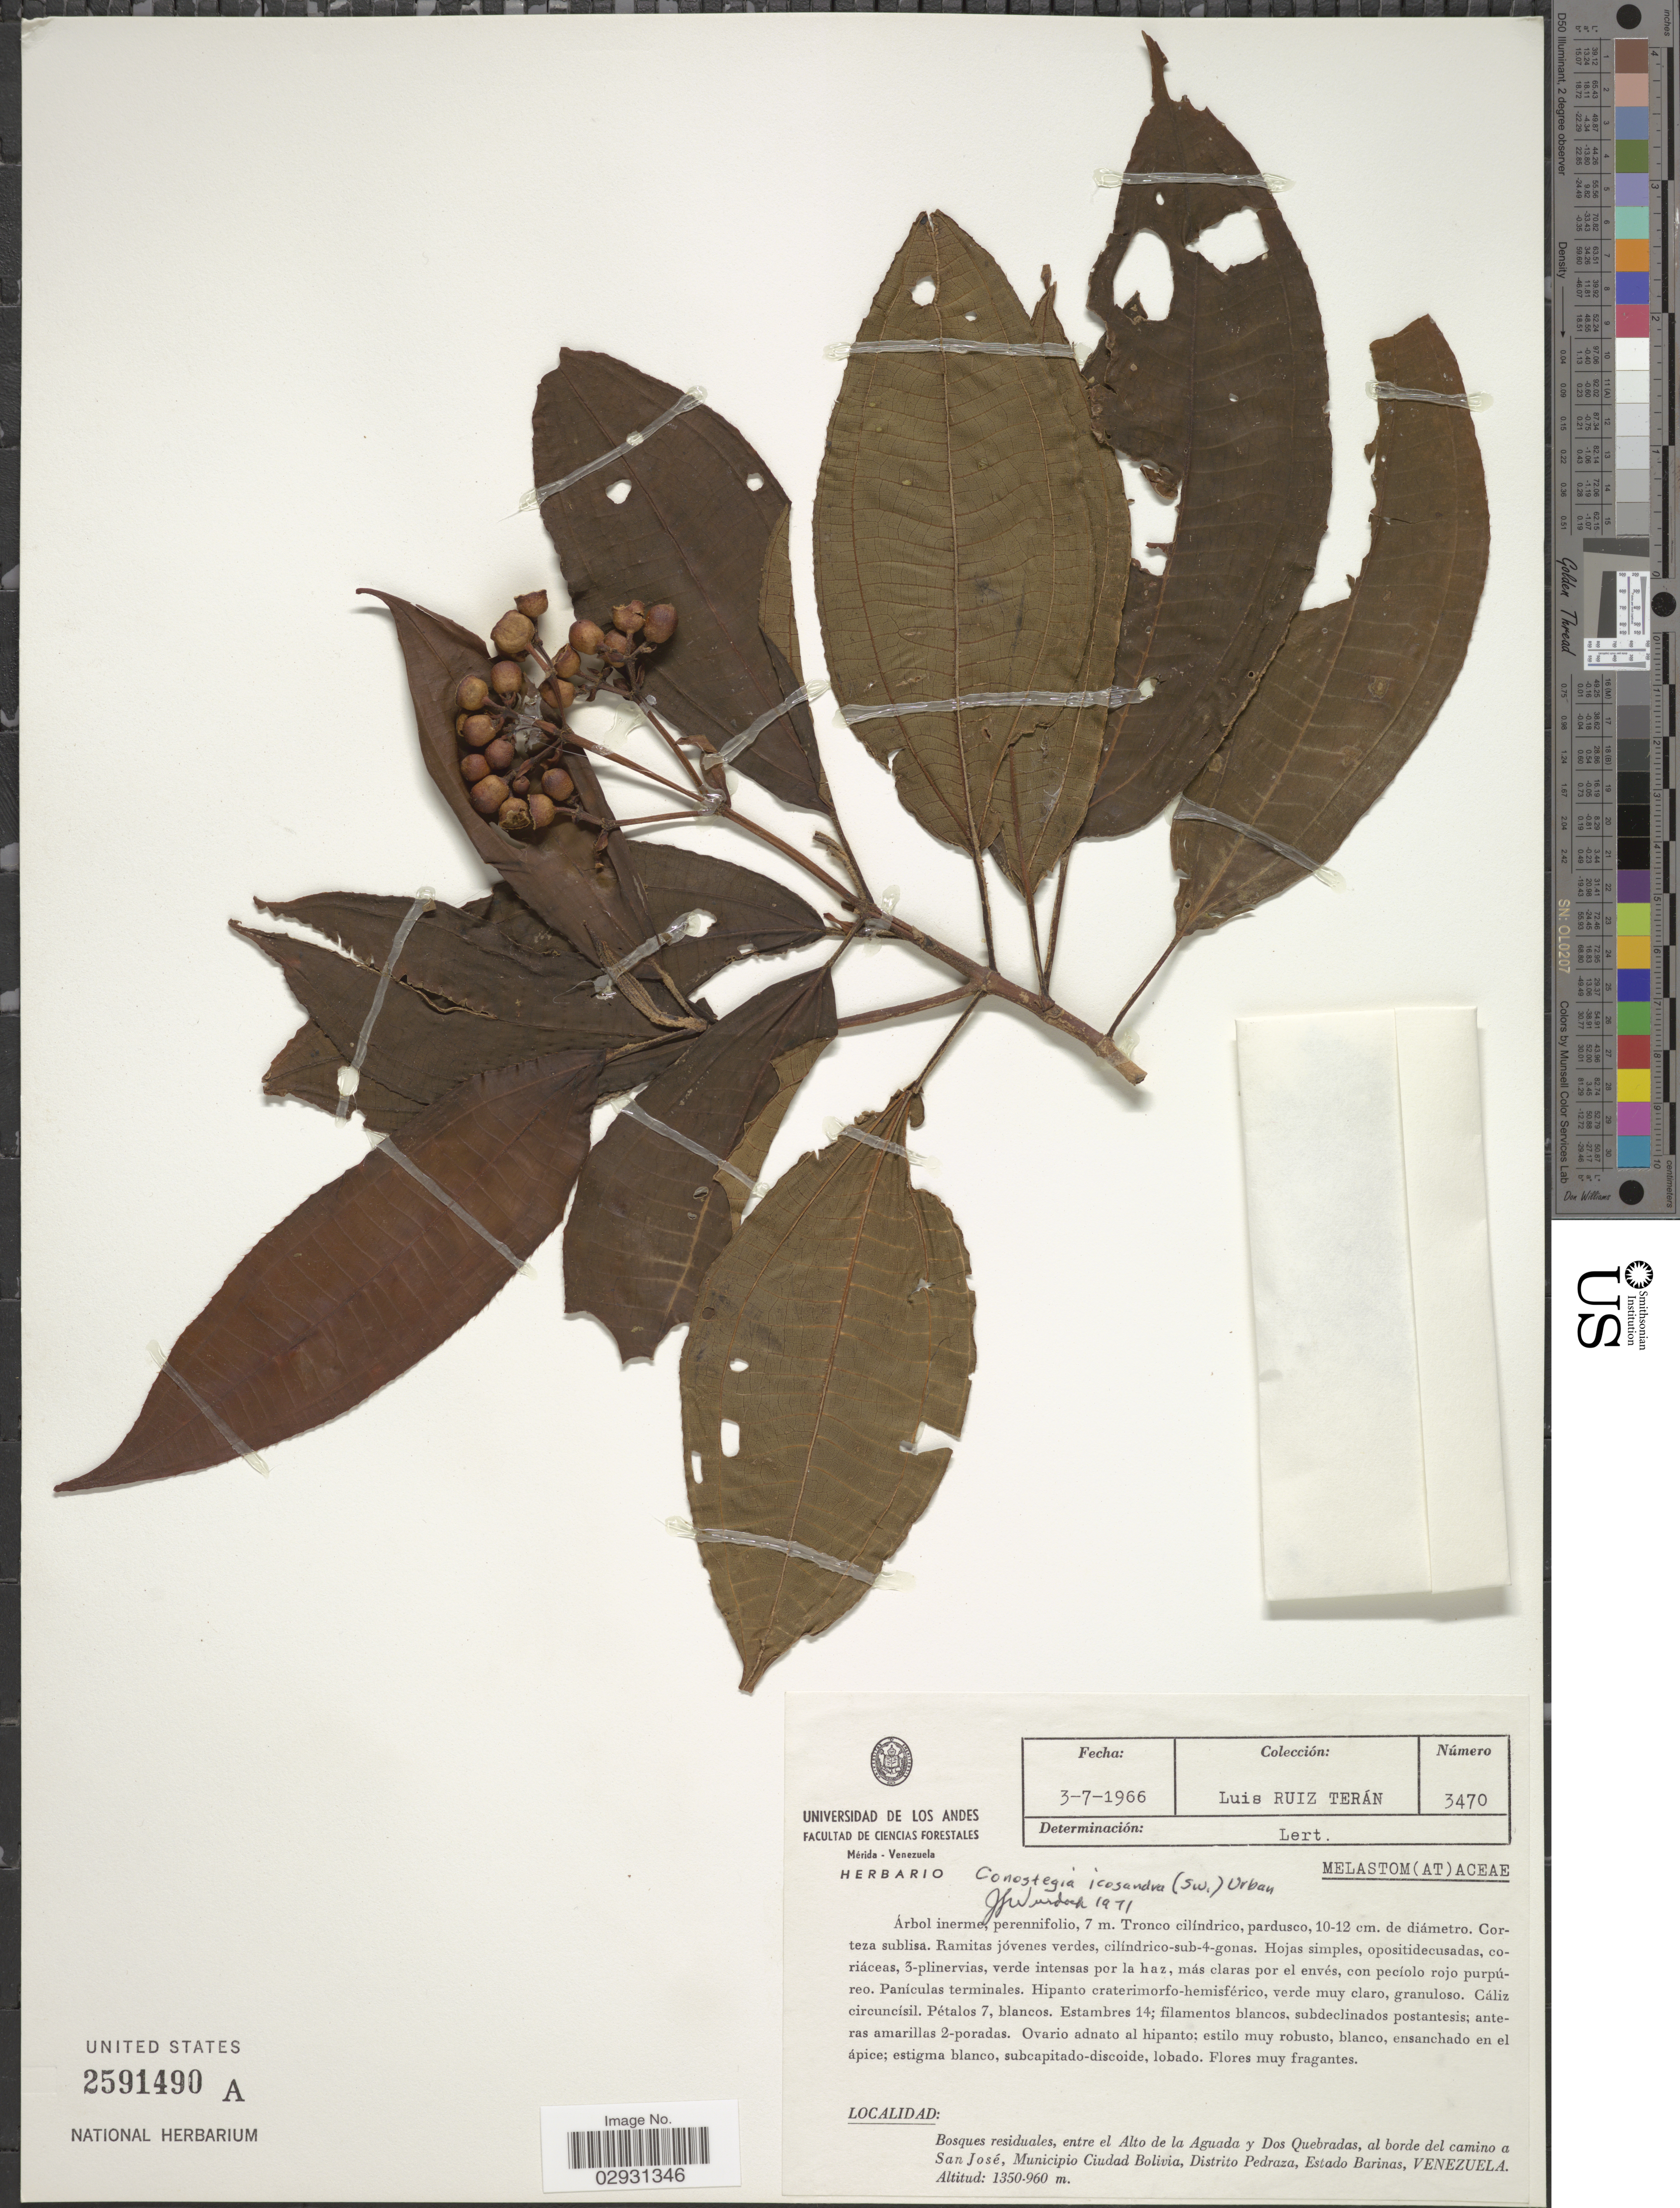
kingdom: Plantae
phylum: Tracheophyta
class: Magnoliopsida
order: Myrtales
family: Melastomataceae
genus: Conostegia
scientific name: Conostegia icosandra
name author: (Sw.) Urb.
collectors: L. E. Ruíz-Terán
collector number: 3470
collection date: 1966-07-03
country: Venezuela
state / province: Barinas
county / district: Pedraza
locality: Bosques residuales, entre el Alto de la Aguada y Dos Quebradas, al borde del camino a San José, Municipio Ciudad Bolivia, Distrito Pedraza.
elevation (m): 960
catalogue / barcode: US 2591490A